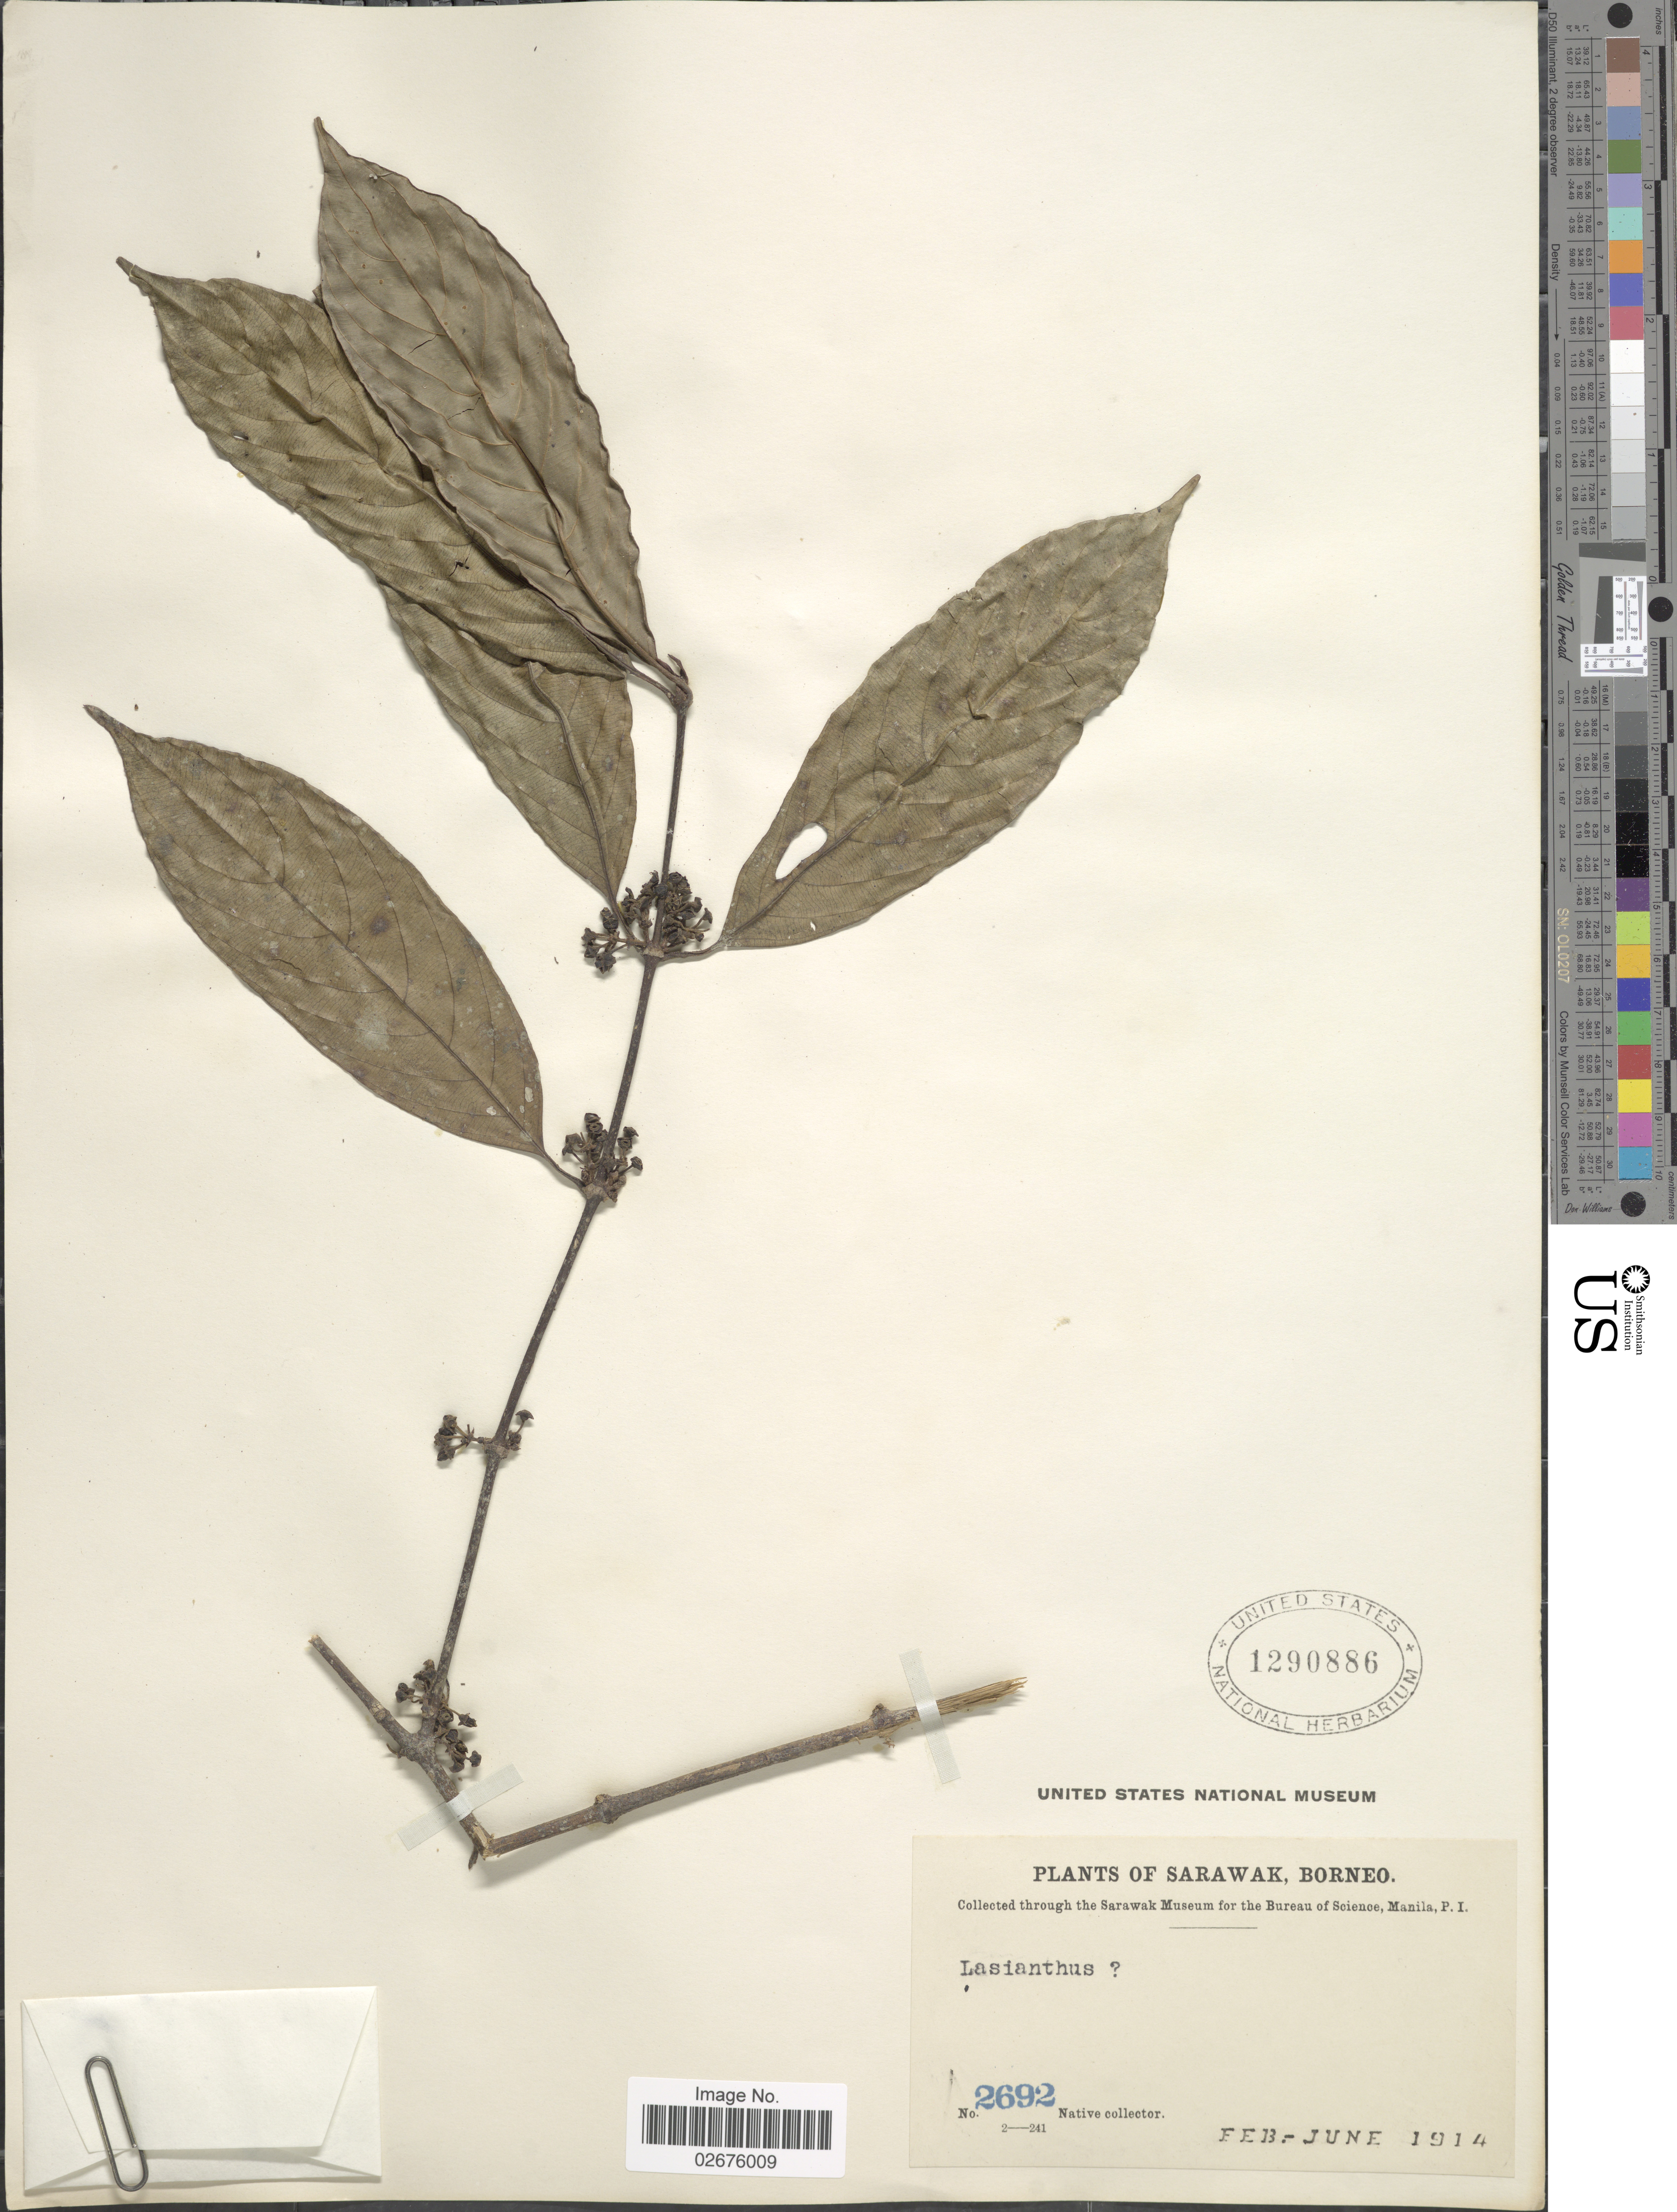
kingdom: Plantae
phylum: Tracheophyta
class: Magnoliopsida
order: Gentianales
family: Rubiaceae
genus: Lasianthus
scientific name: Lasianthus sp.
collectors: Native collector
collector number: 2692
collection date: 1914-02/1914-06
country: Malaysia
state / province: Sarawak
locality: Borneo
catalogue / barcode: US 1290886